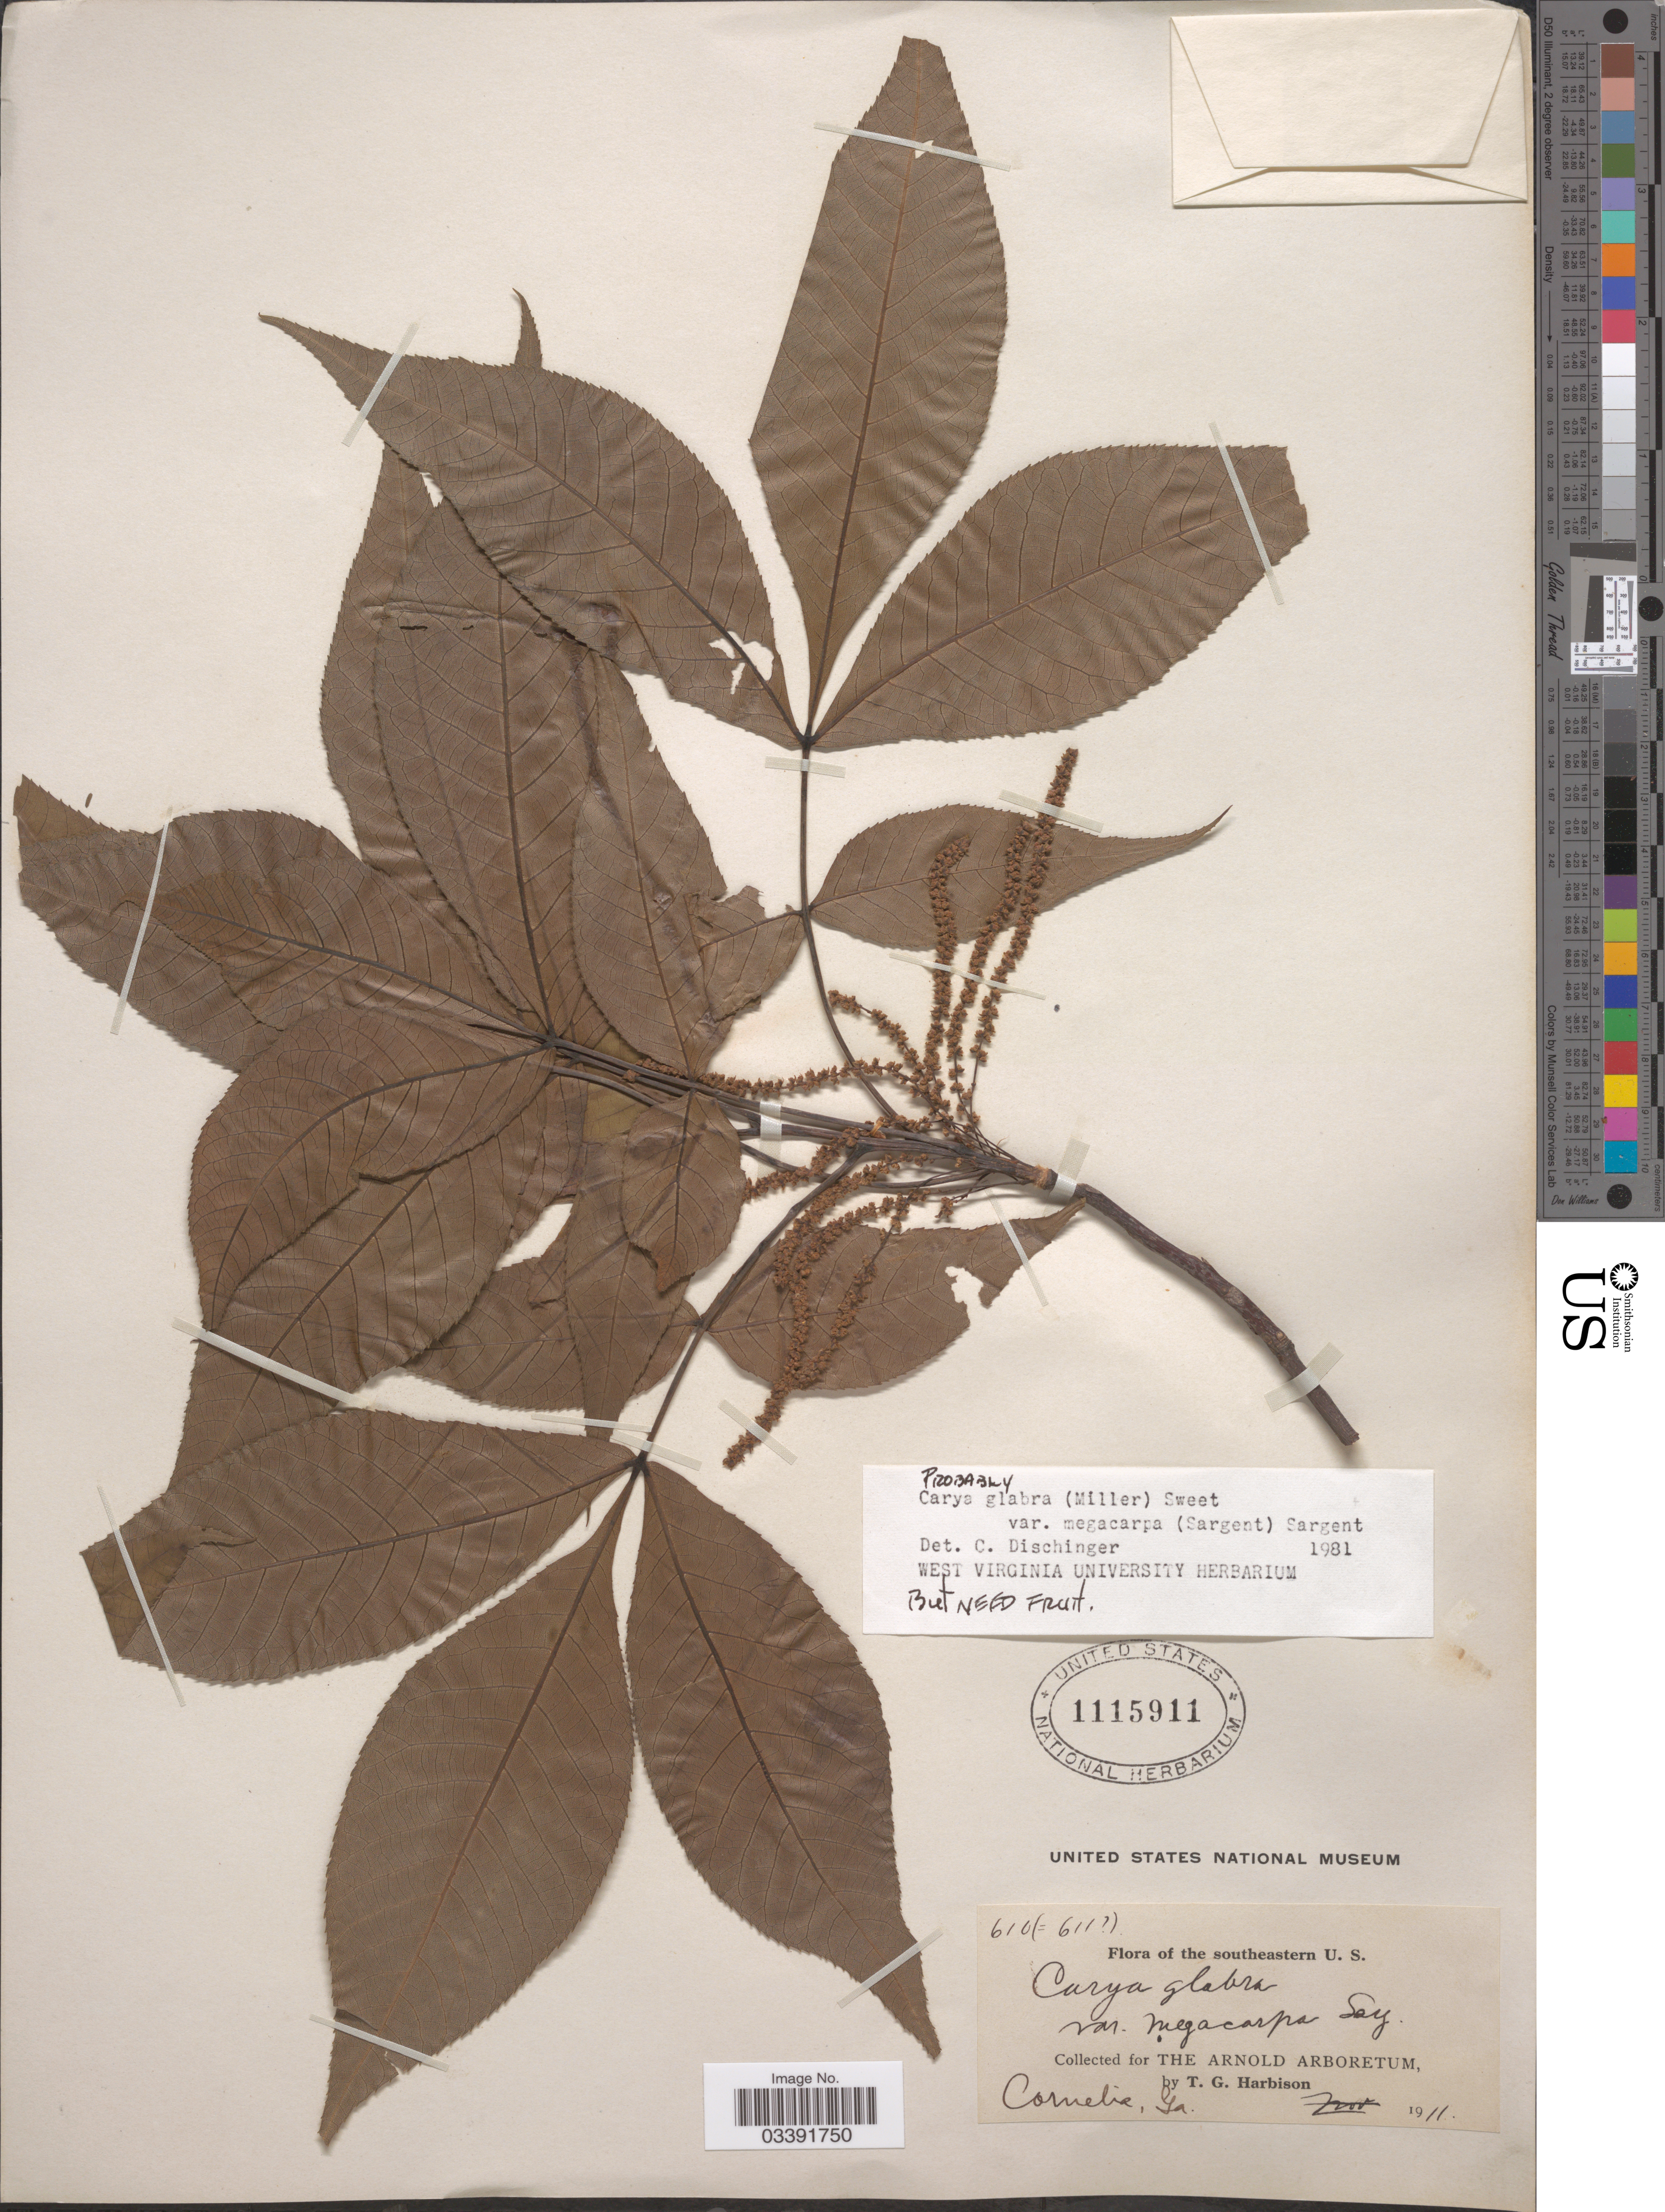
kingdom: Plantae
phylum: Tracheophyta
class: Magnoliopsida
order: Fagales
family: Juglandaceae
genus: Carya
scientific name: Carya glabra var. megacarpa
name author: (Sarg.) Sarg.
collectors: T. Harbison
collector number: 610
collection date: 1911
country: United States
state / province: Georgia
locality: Southeastern U. S. Cornelia.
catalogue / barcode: US 1115911